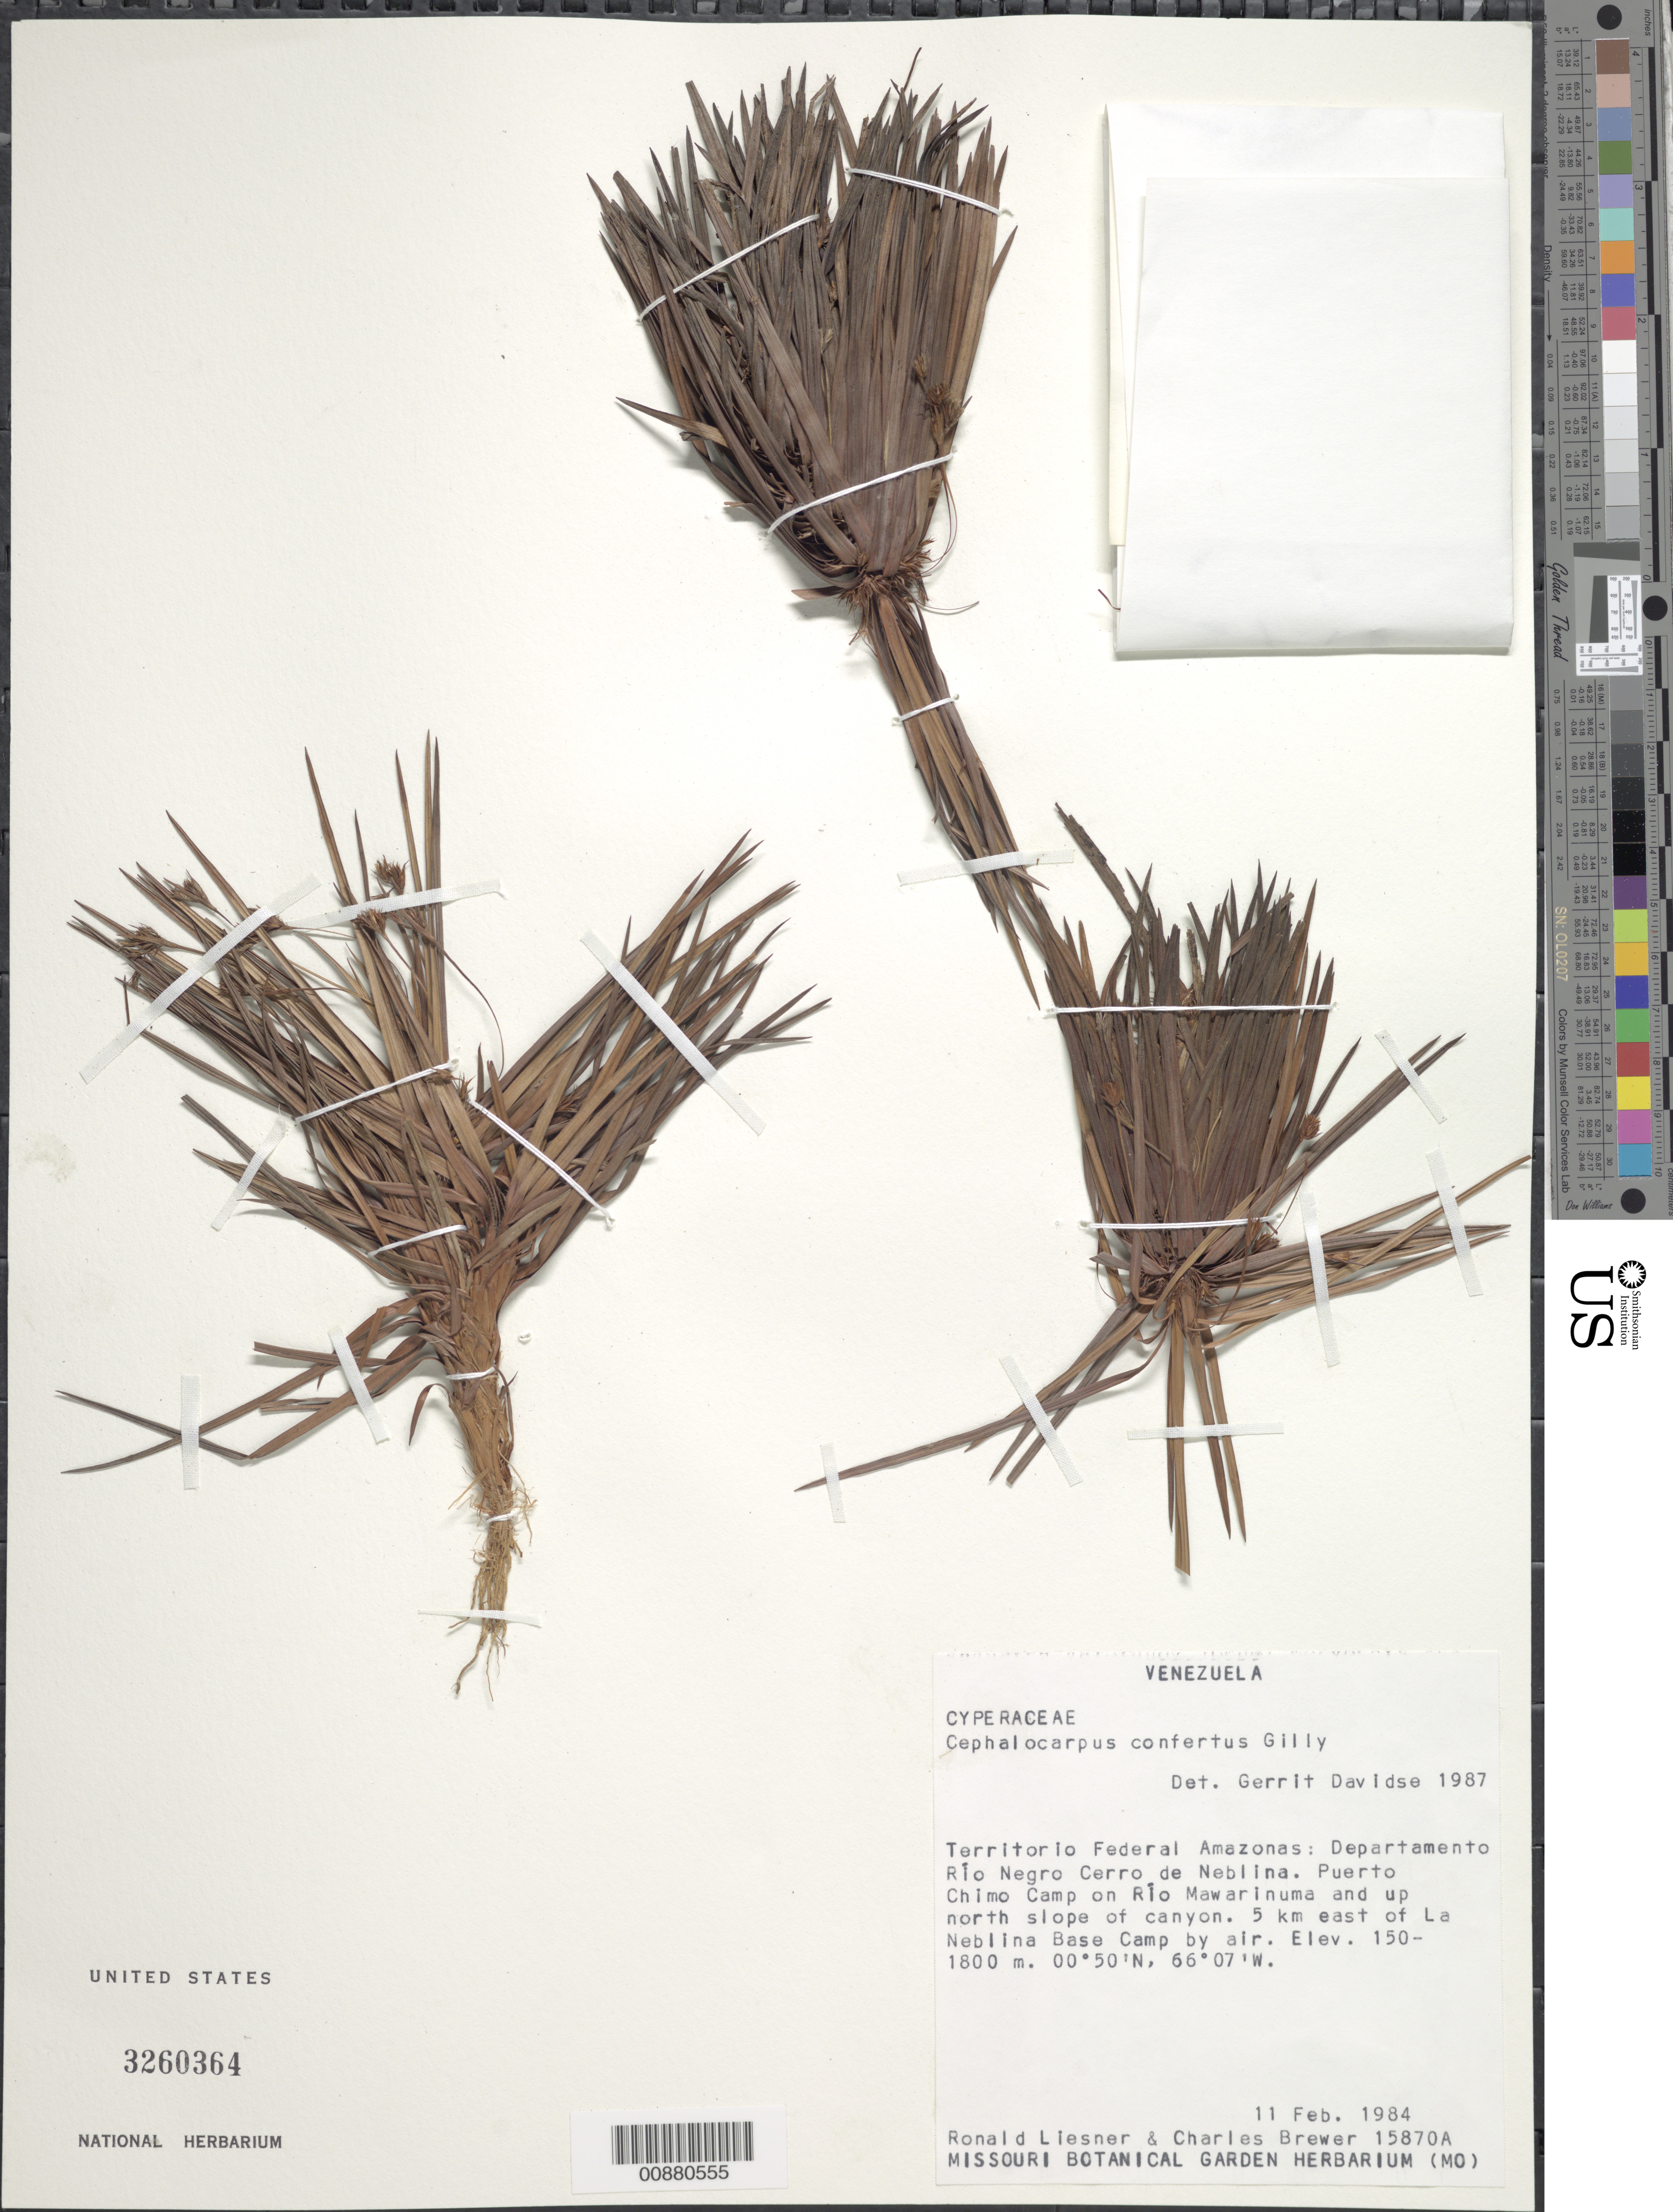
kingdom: Plantae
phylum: Tracheophyta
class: Liliopsida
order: Poales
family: Cyperaceae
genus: Cephalocarpus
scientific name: Cephalocarpus confertus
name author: Gilly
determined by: Davidse, Gerrit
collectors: R. L. Liesner & C. Brewer-Carias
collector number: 15870 A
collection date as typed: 11-Feb-84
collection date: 1984-02-11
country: Venezuela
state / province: Amazonas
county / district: Río Negro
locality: Cerro de la Neblina, Puerto Chimo Camp, Río Mawarinuma, 5 km E of La Neblina Base Camp by air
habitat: N slope of canyon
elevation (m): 150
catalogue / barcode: US 3260364